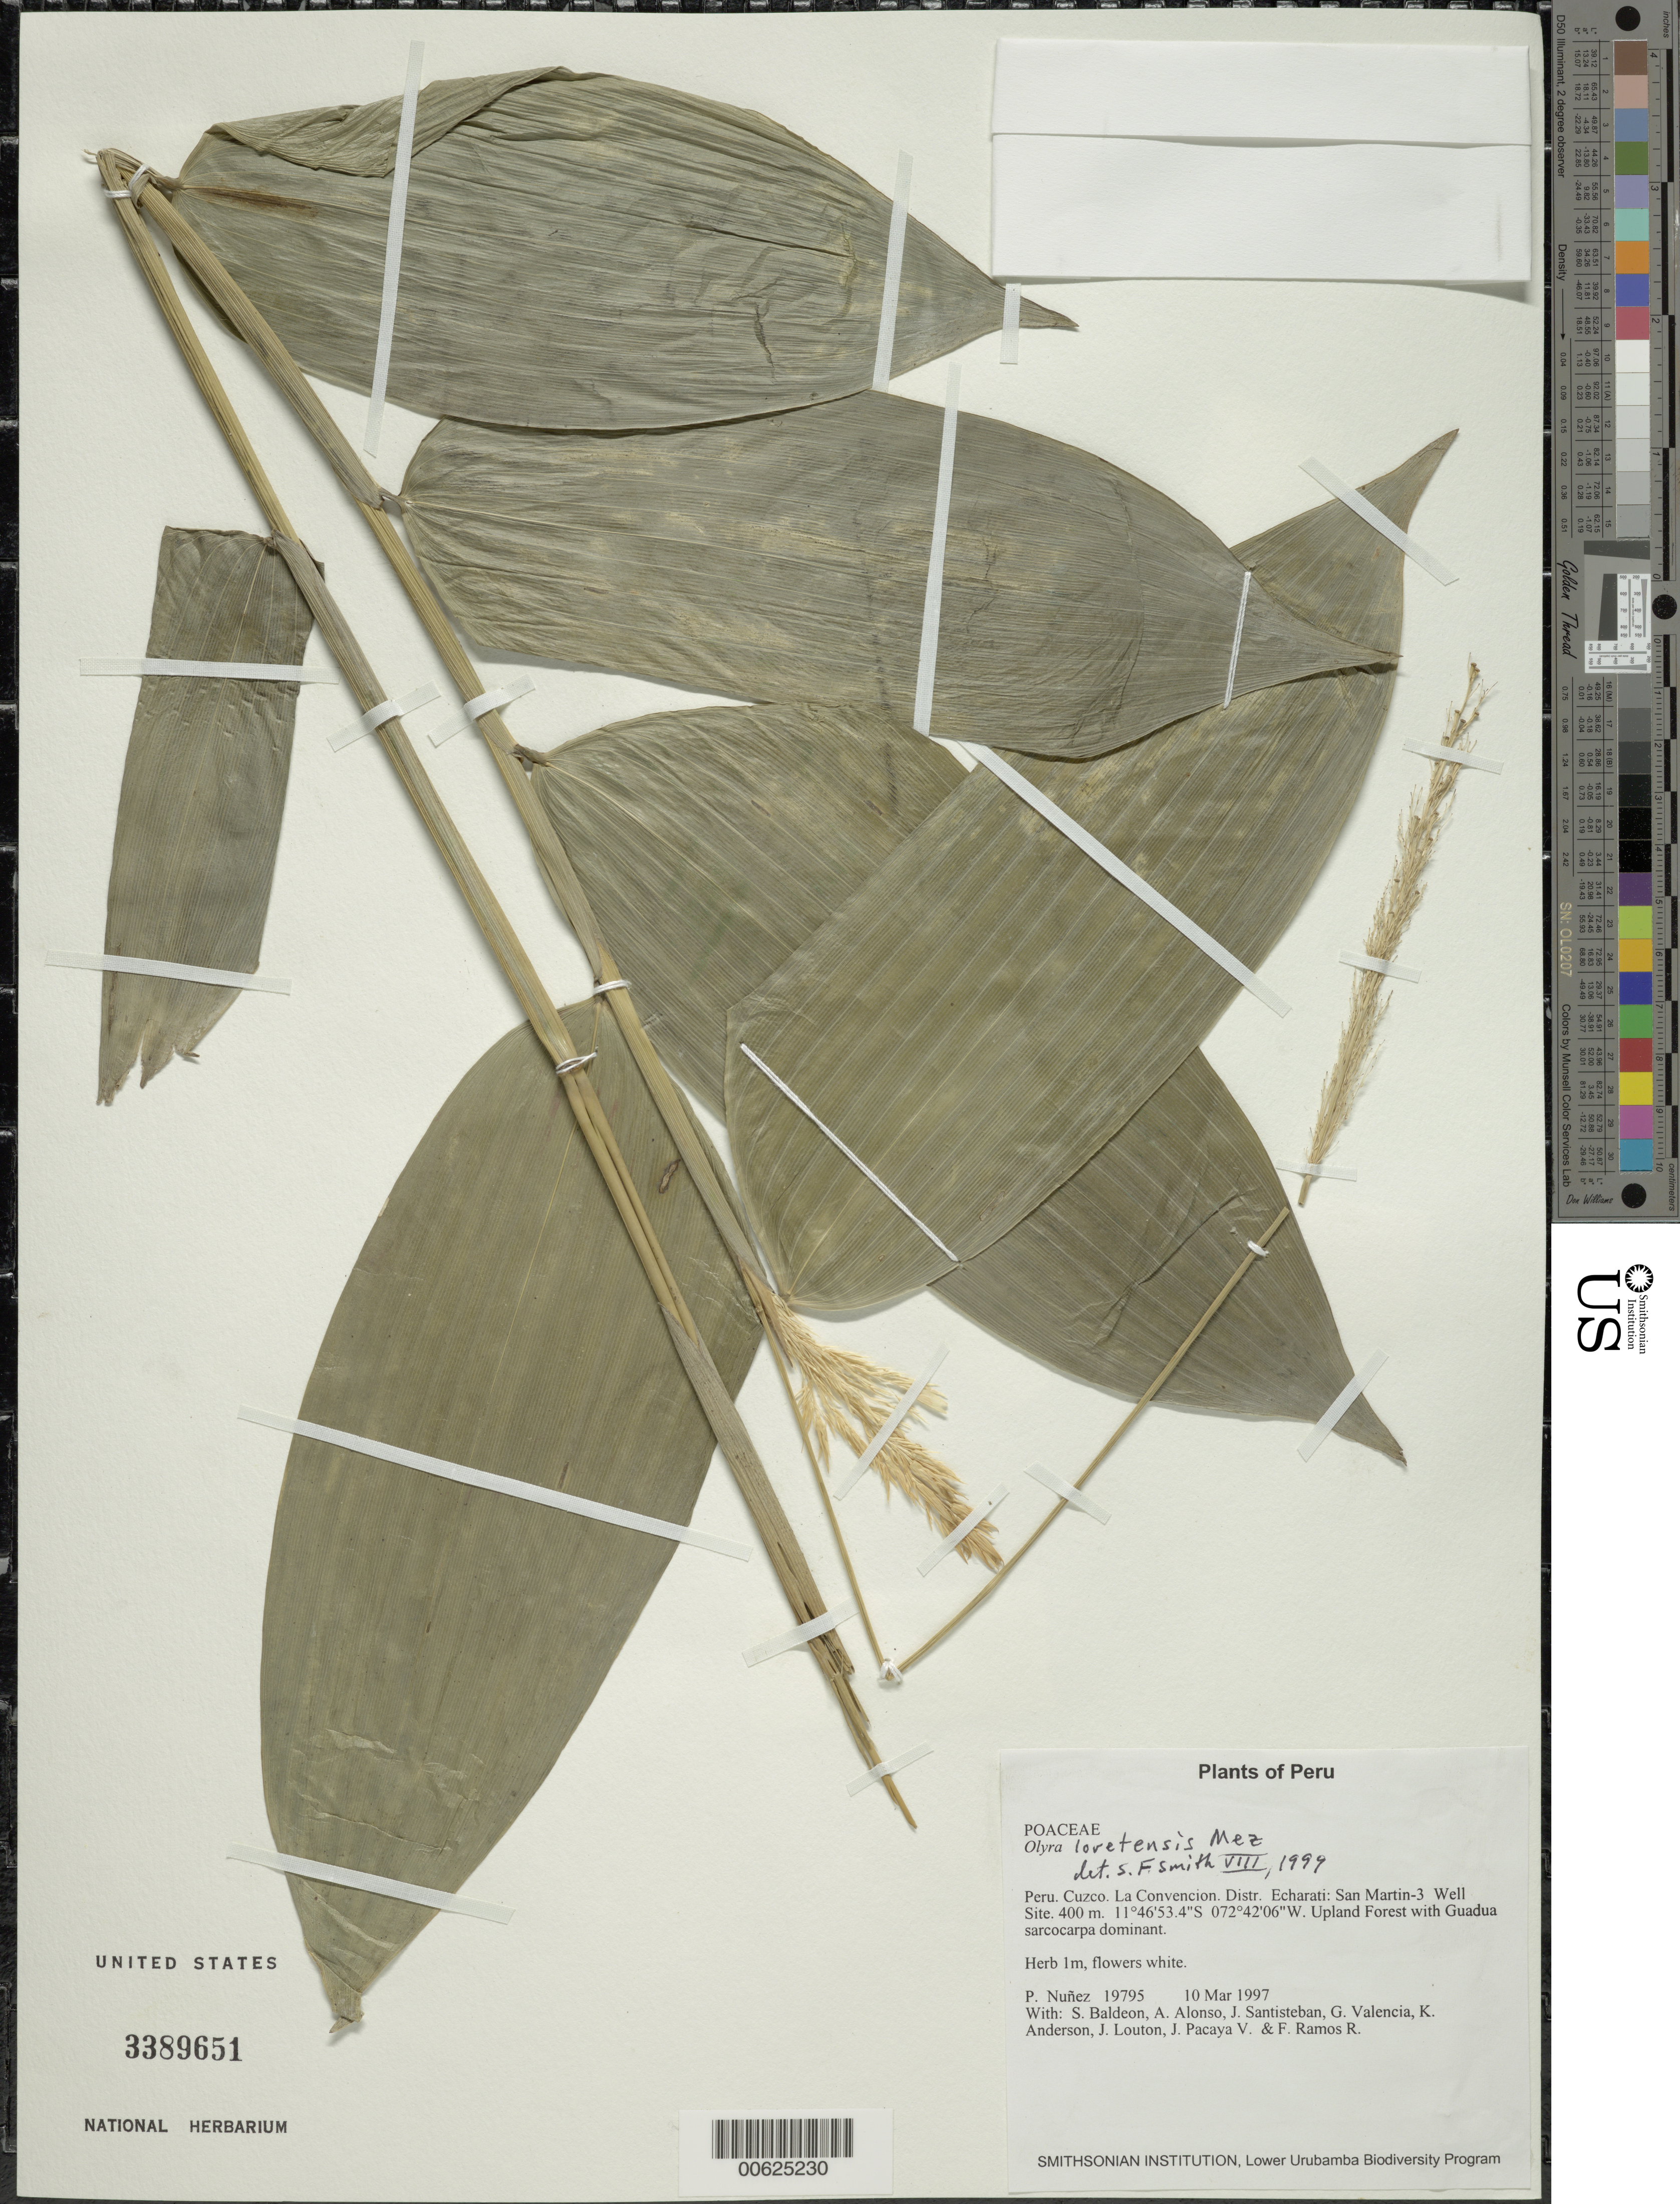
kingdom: Plantae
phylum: Tracheophyta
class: Liliopsida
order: Poales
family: Poaceae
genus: Olyra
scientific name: Olyra loretensis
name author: Mez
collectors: P. Nuñez V., S. Baldeon, A. Alonso, J. Santisteban, G. Valencia & K. Anderson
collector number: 19106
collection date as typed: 10 Mar 1997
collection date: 1997-03-10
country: Peru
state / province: Cusco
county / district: La Convención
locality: Echarati, San Martín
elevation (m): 400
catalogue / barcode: US 3389651